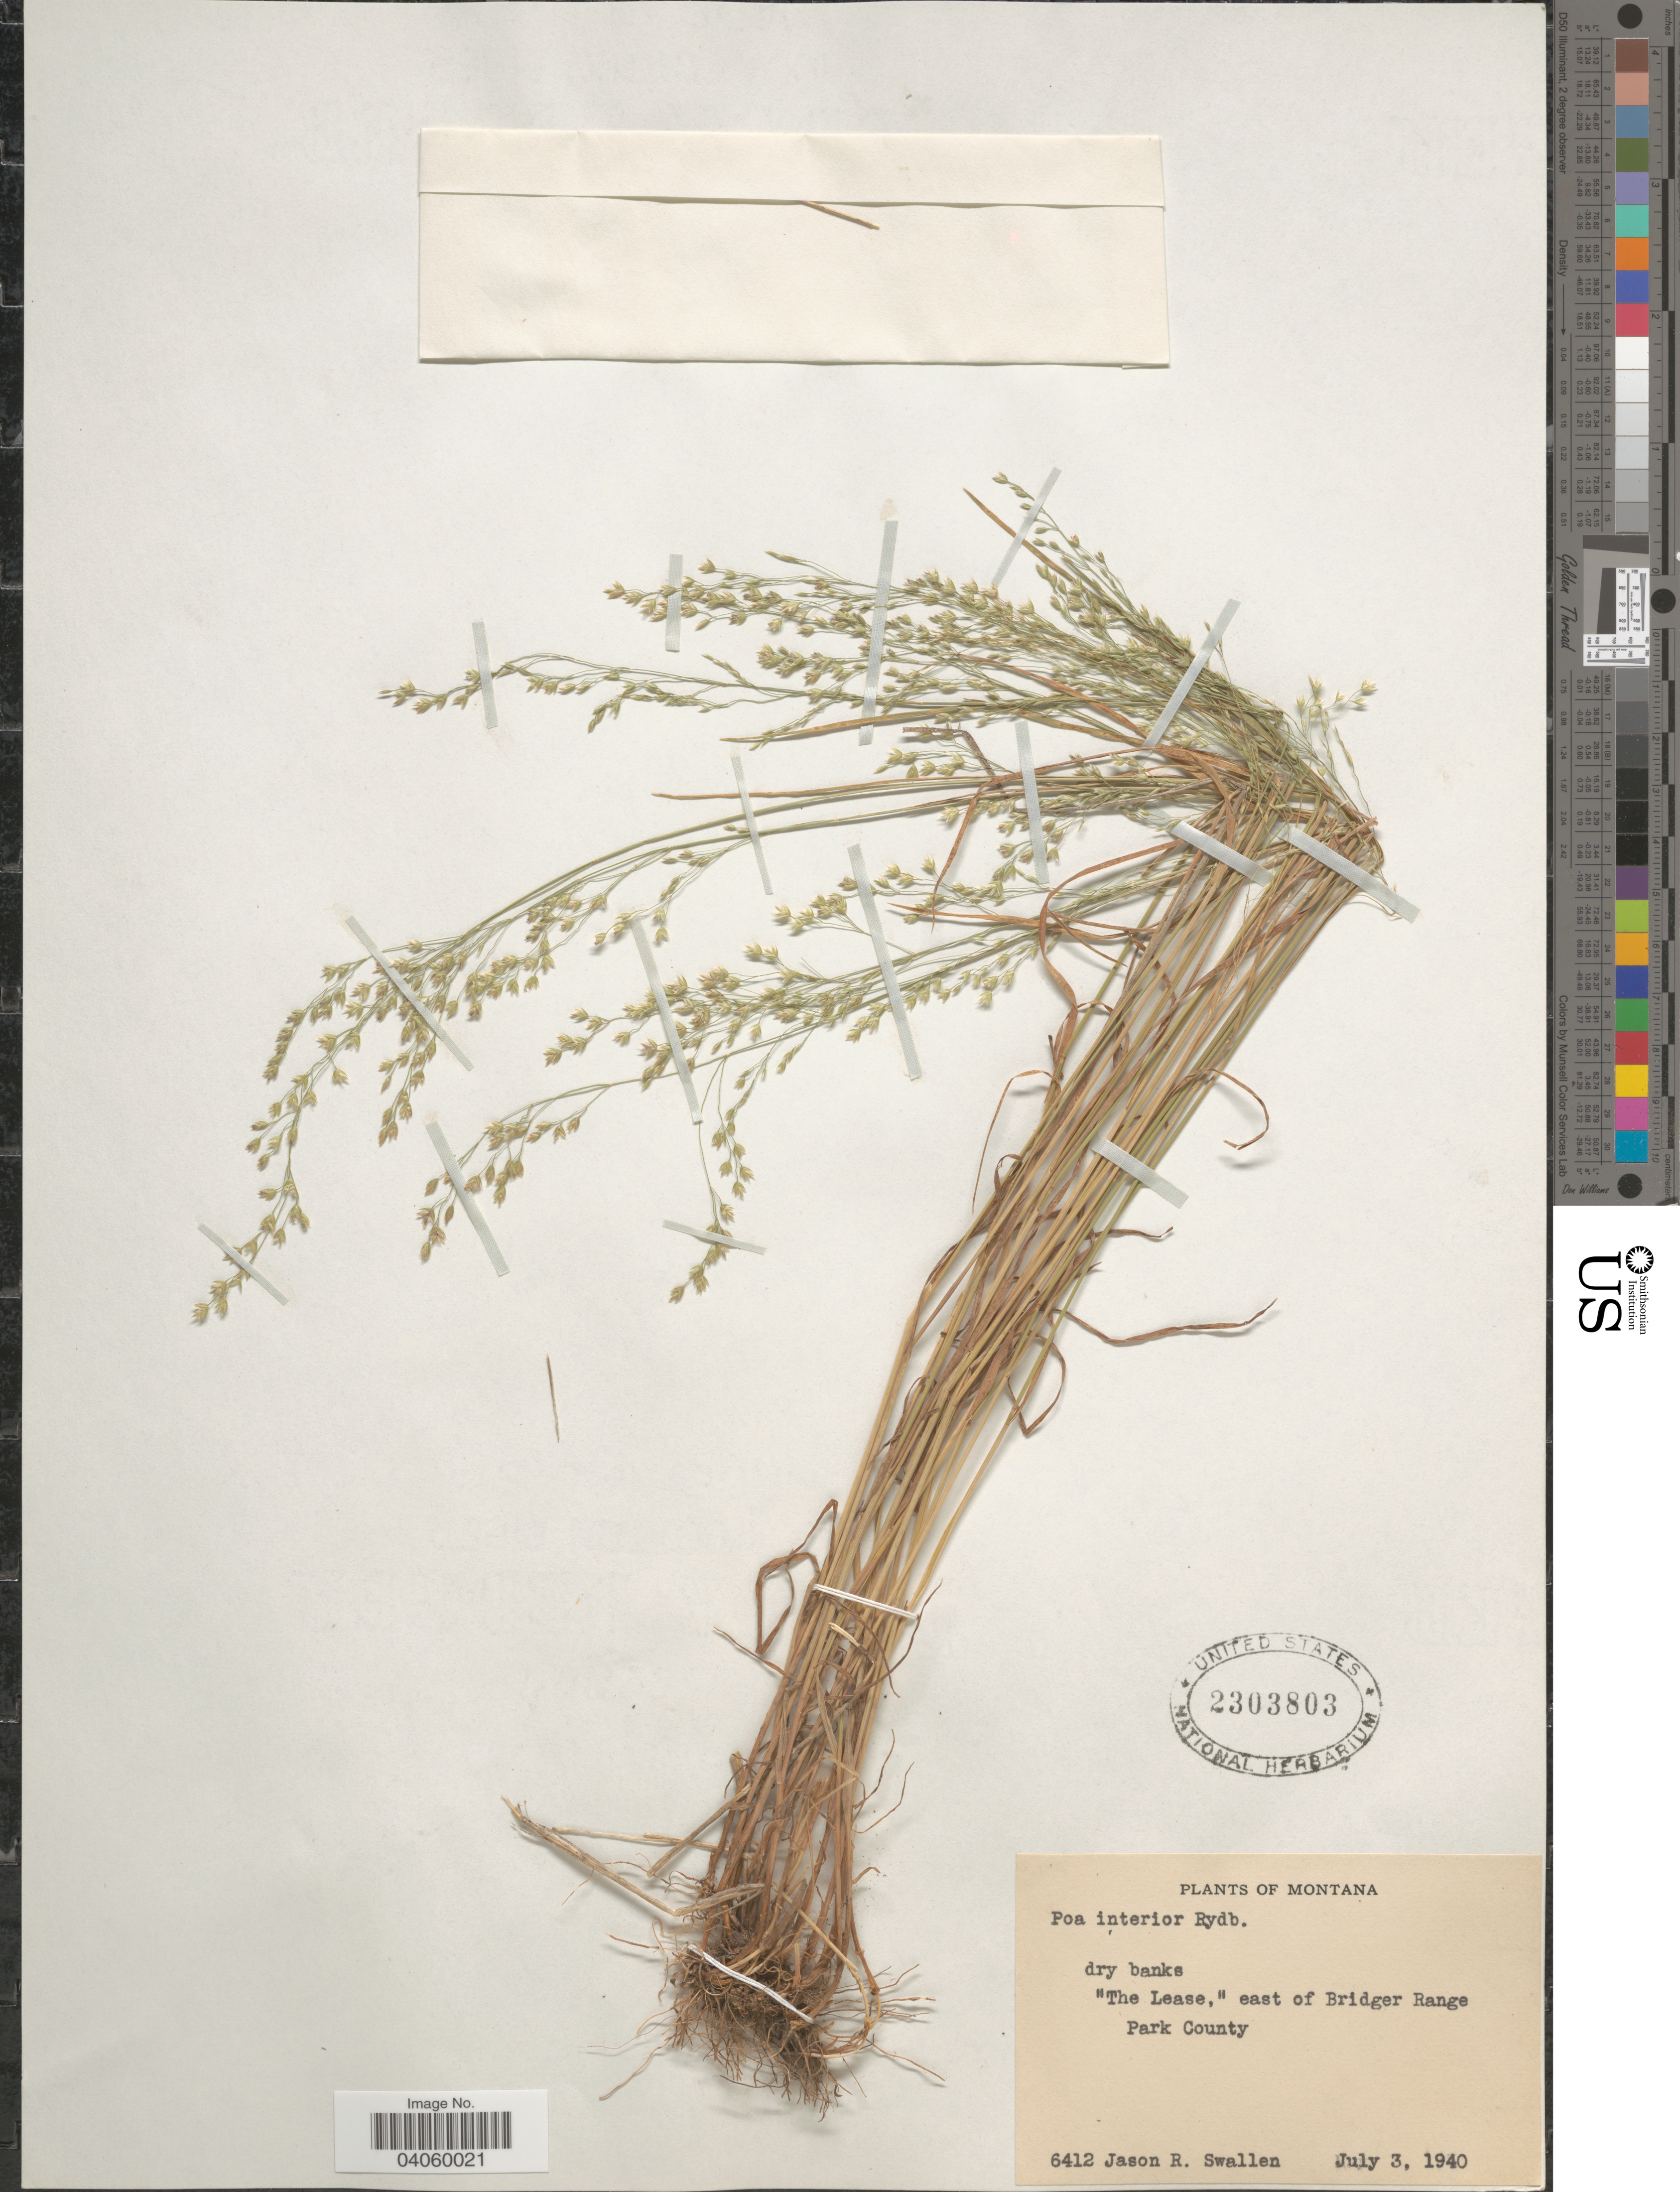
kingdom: Plantae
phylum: Tracheophyta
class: Liliopsida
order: Poales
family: Poaceae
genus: Poa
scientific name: Poa interior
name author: Rydb.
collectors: J. R. Swallen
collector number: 6412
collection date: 1940-07-03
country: United States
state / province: Montana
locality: The Lease,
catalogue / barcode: US 2303803